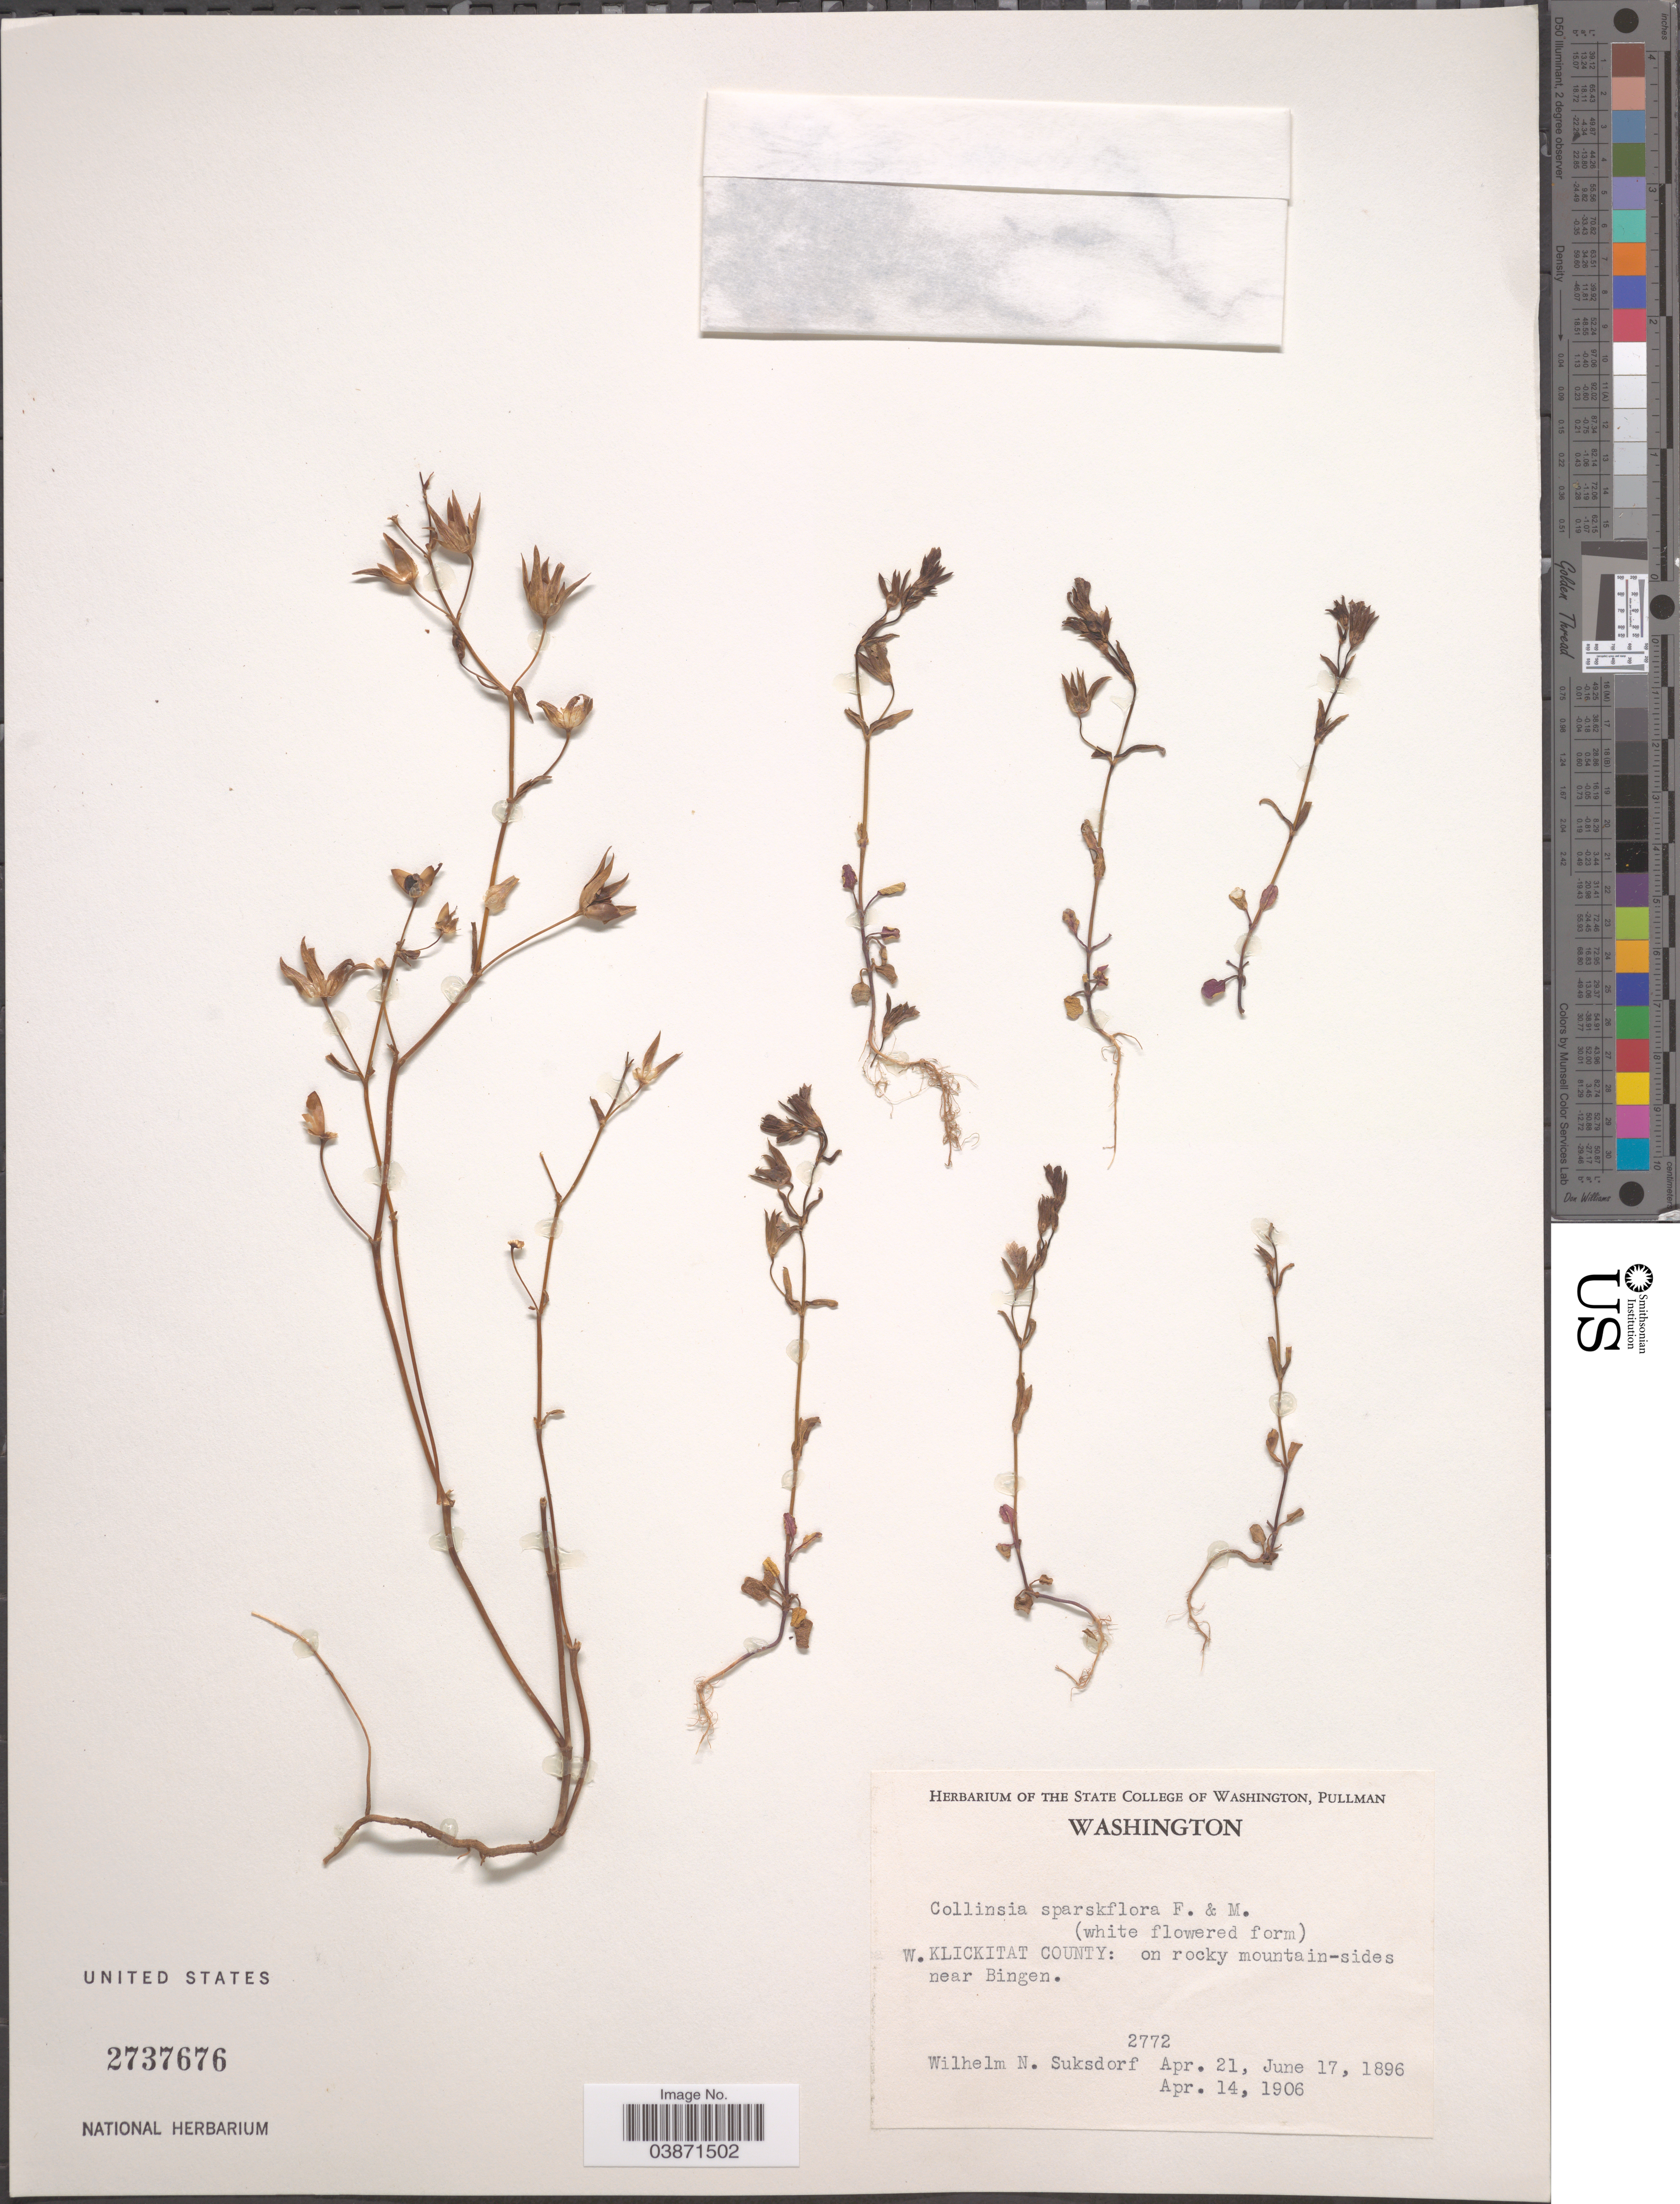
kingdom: Plantae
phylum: Tracheophyta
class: Magnoliopsida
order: Lamiales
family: Plantaginaceae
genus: Collinsia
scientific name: Collinsia sparsiflora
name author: Fisch. & C.A. Mey.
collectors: W. N. Suksdorf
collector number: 2772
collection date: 1896-04-21/1906-04-14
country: United States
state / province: Washington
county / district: Klickitat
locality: W. Klickitat County: on rocky mountain-sides near Bingen.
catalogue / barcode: US 2737676